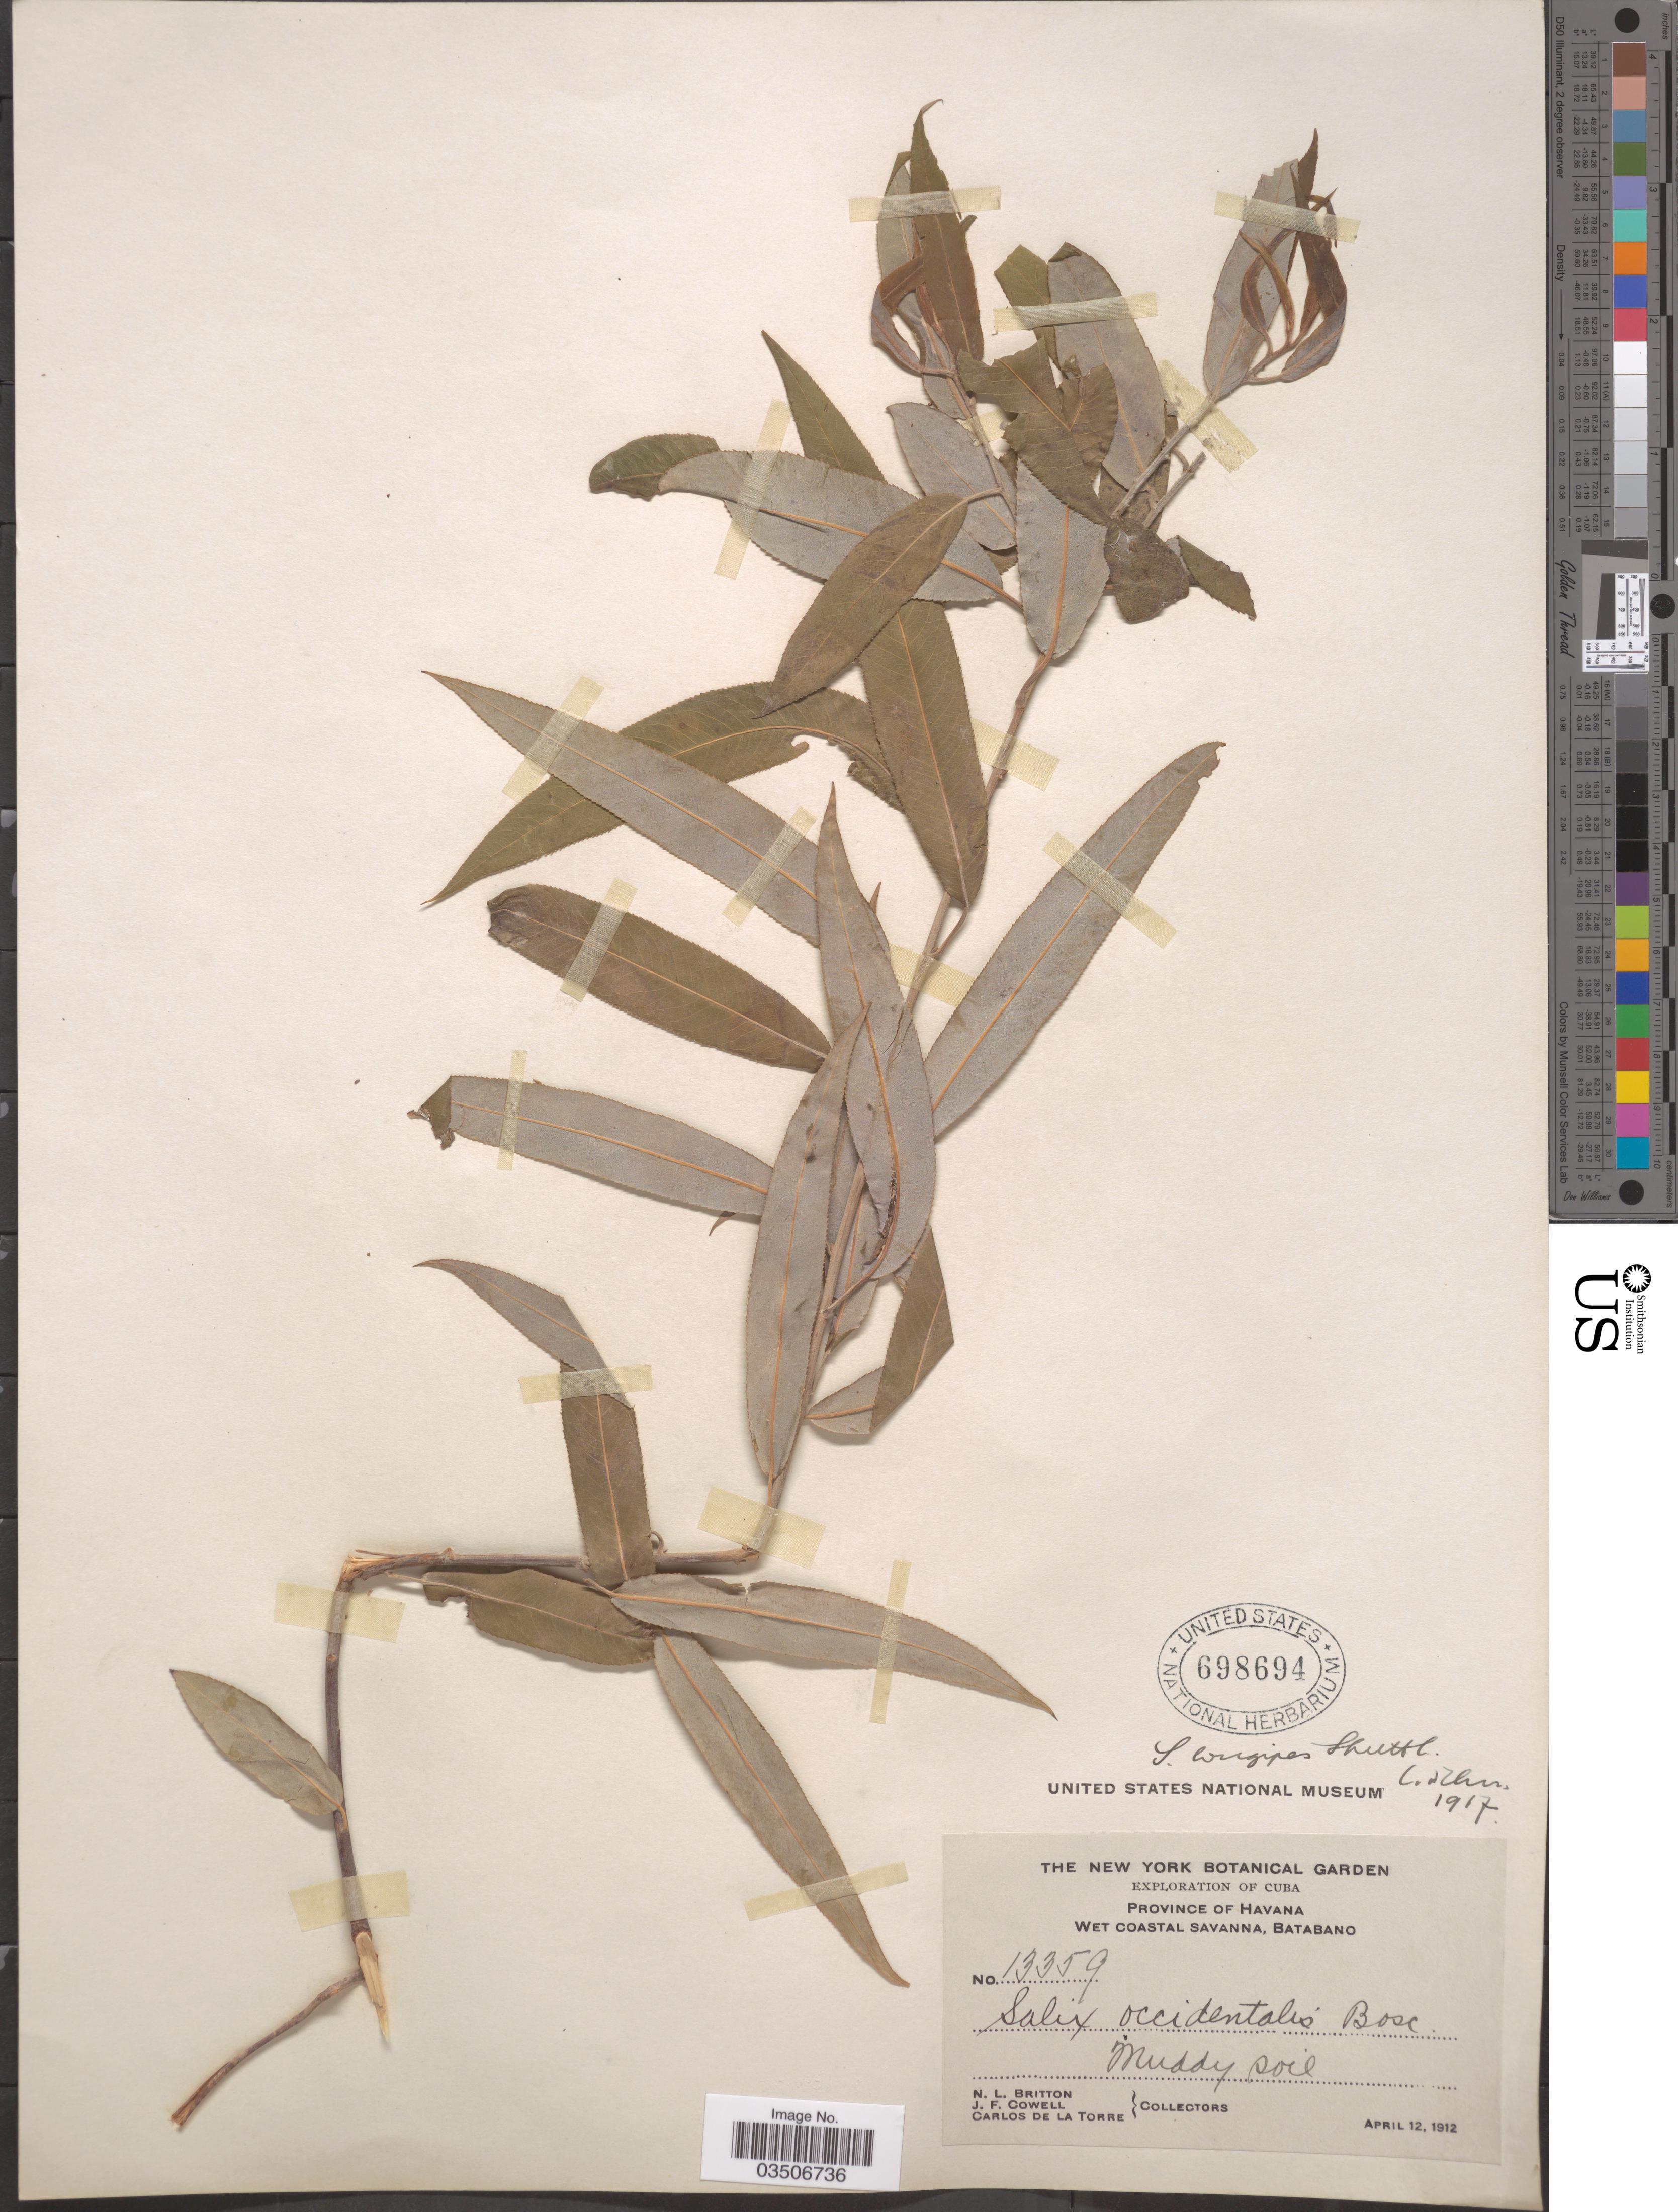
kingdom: Plantae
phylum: Tracheophyta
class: Magnoliopsida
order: Malpighiales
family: Salicaceae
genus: Salix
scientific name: Salix longipes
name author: Shuttlew. ex Andersson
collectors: N. Britton, J. F. Cowell & C. De la Torre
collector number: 13359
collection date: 1912-04-12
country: Cuba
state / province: La Habana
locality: Province of Havana. Wet Coastal Savanna, Batabano.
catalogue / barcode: US 698694